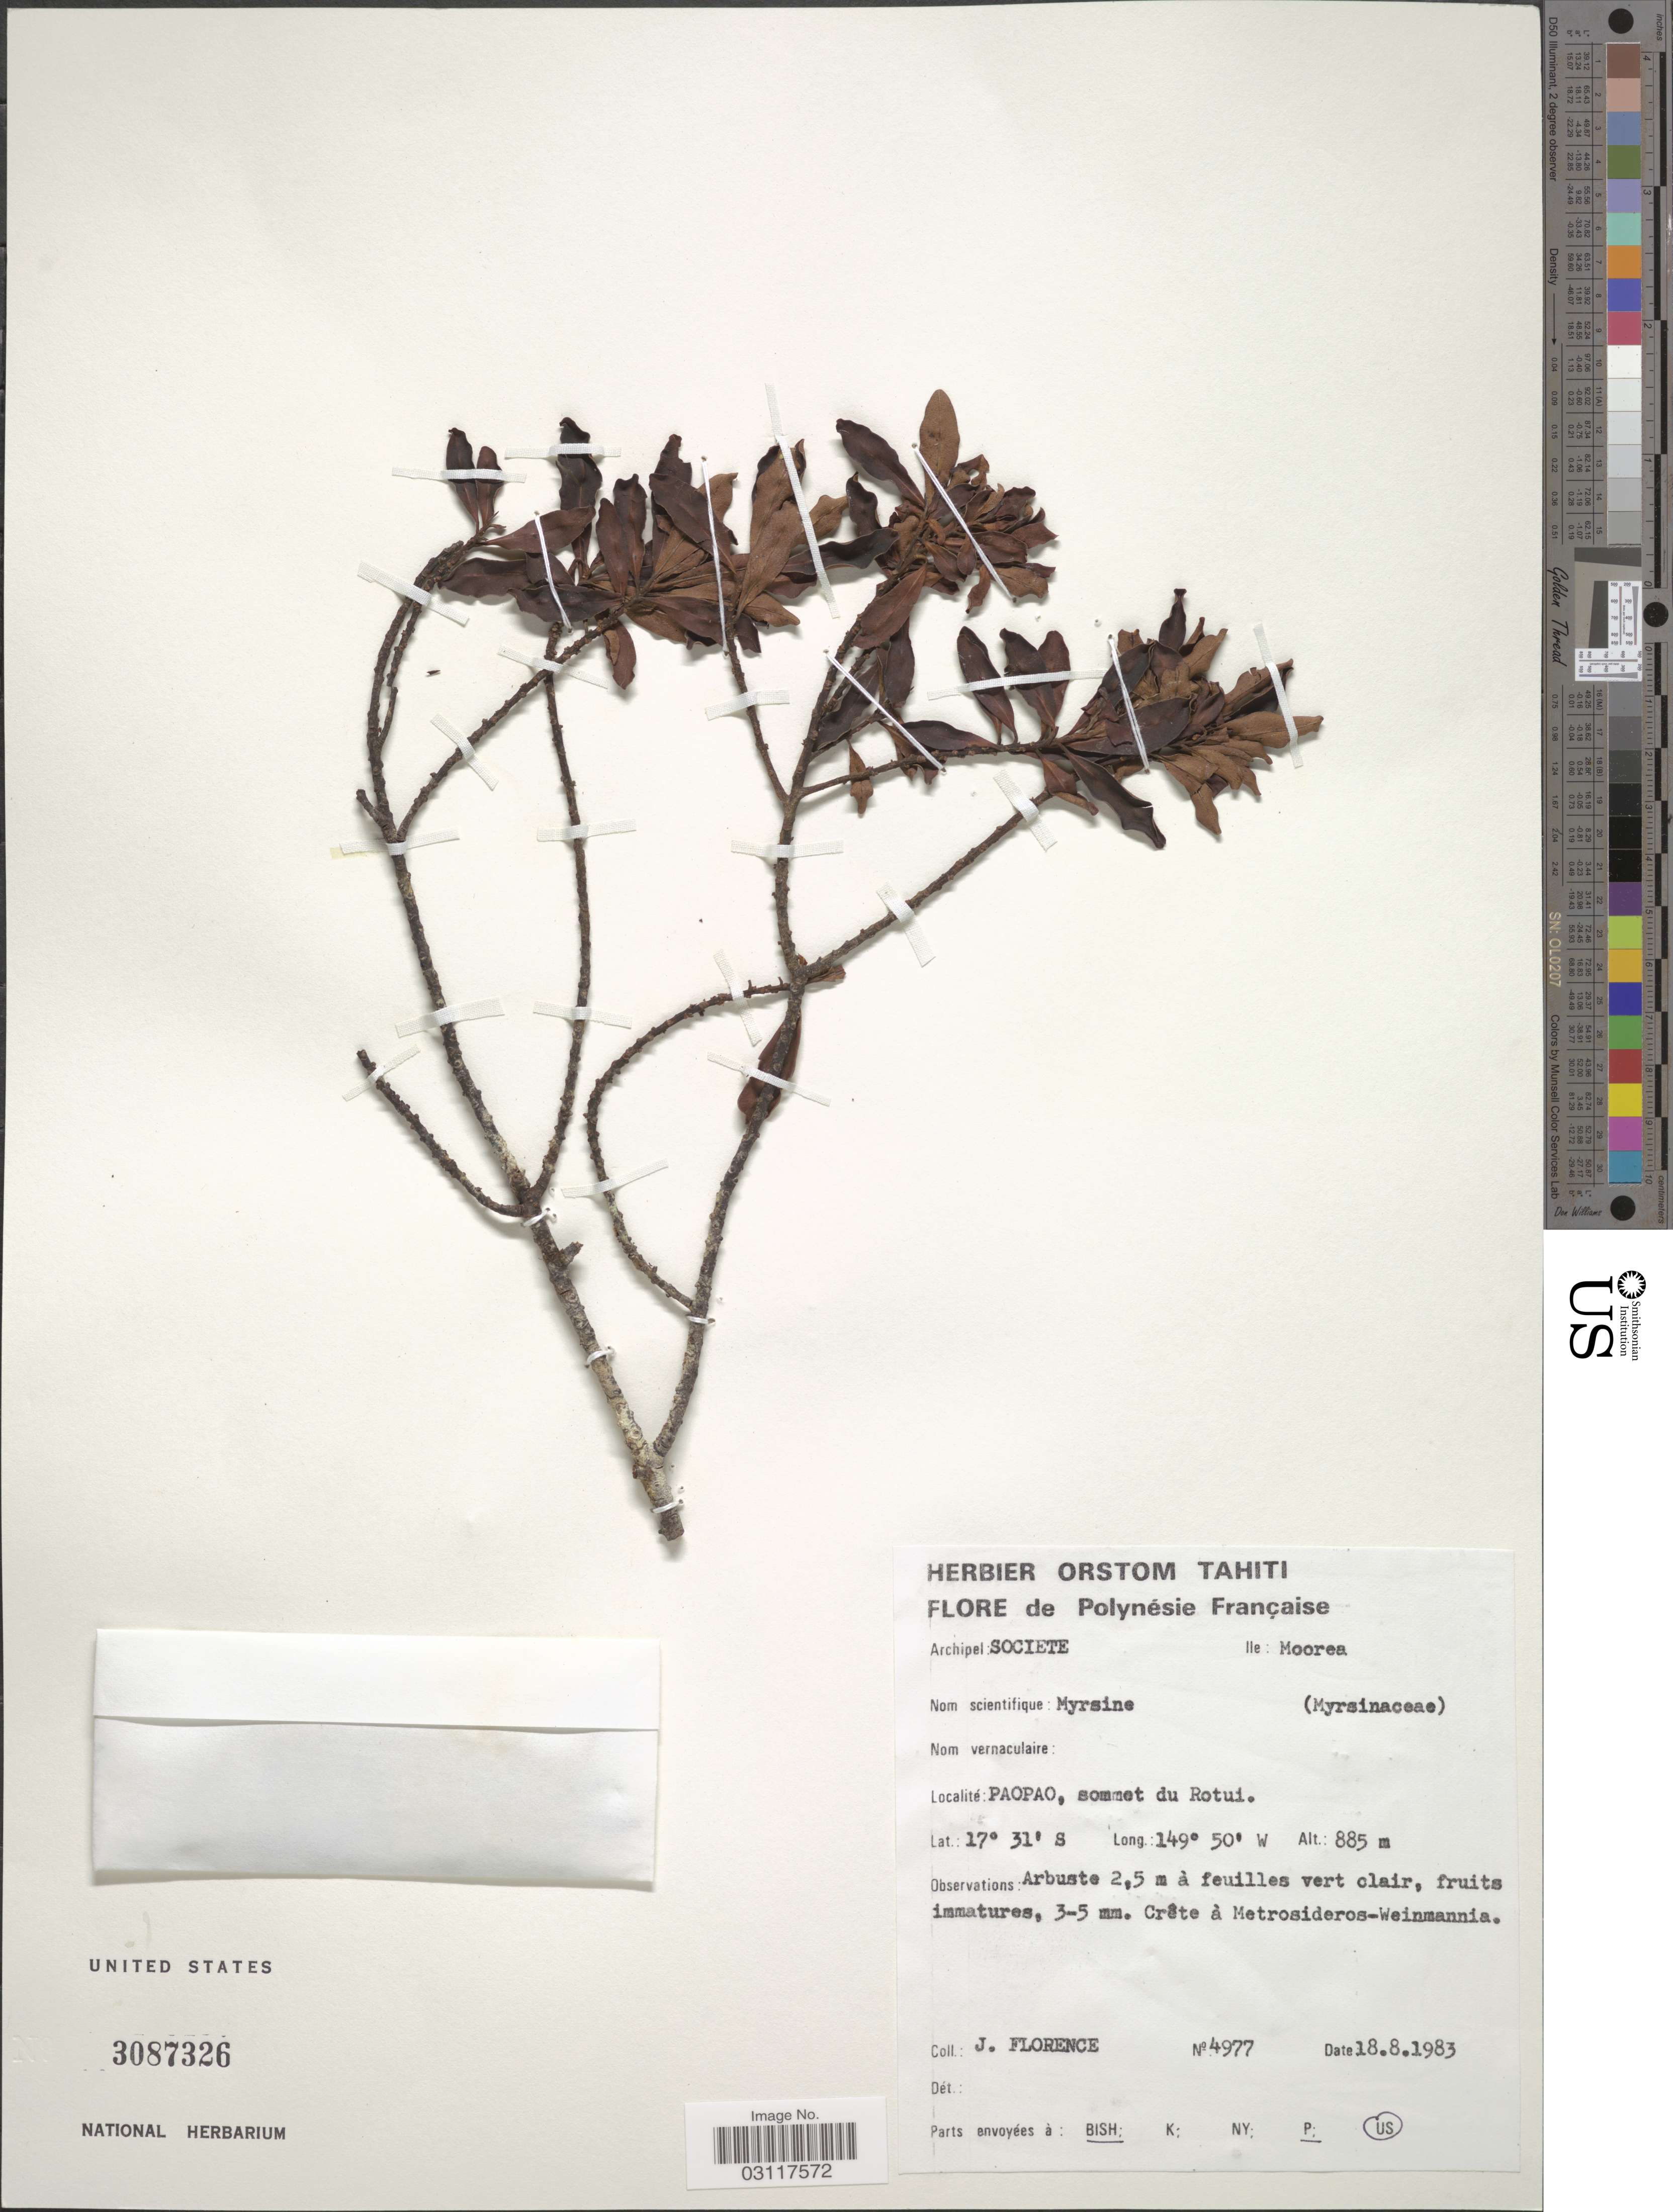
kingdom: Plantae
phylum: Tracheophyta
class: Magnoliopsida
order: Ericales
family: Primulaceae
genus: Myrsine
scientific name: Myrsine sp.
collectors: J. Florence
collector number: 4977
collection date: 1983-08-18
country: French Polynesia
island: Moorea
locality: Archipel: Societe, Ile: Moorea, Paopao, sommet du Rotui.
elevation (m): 885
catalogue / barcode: US 3087326